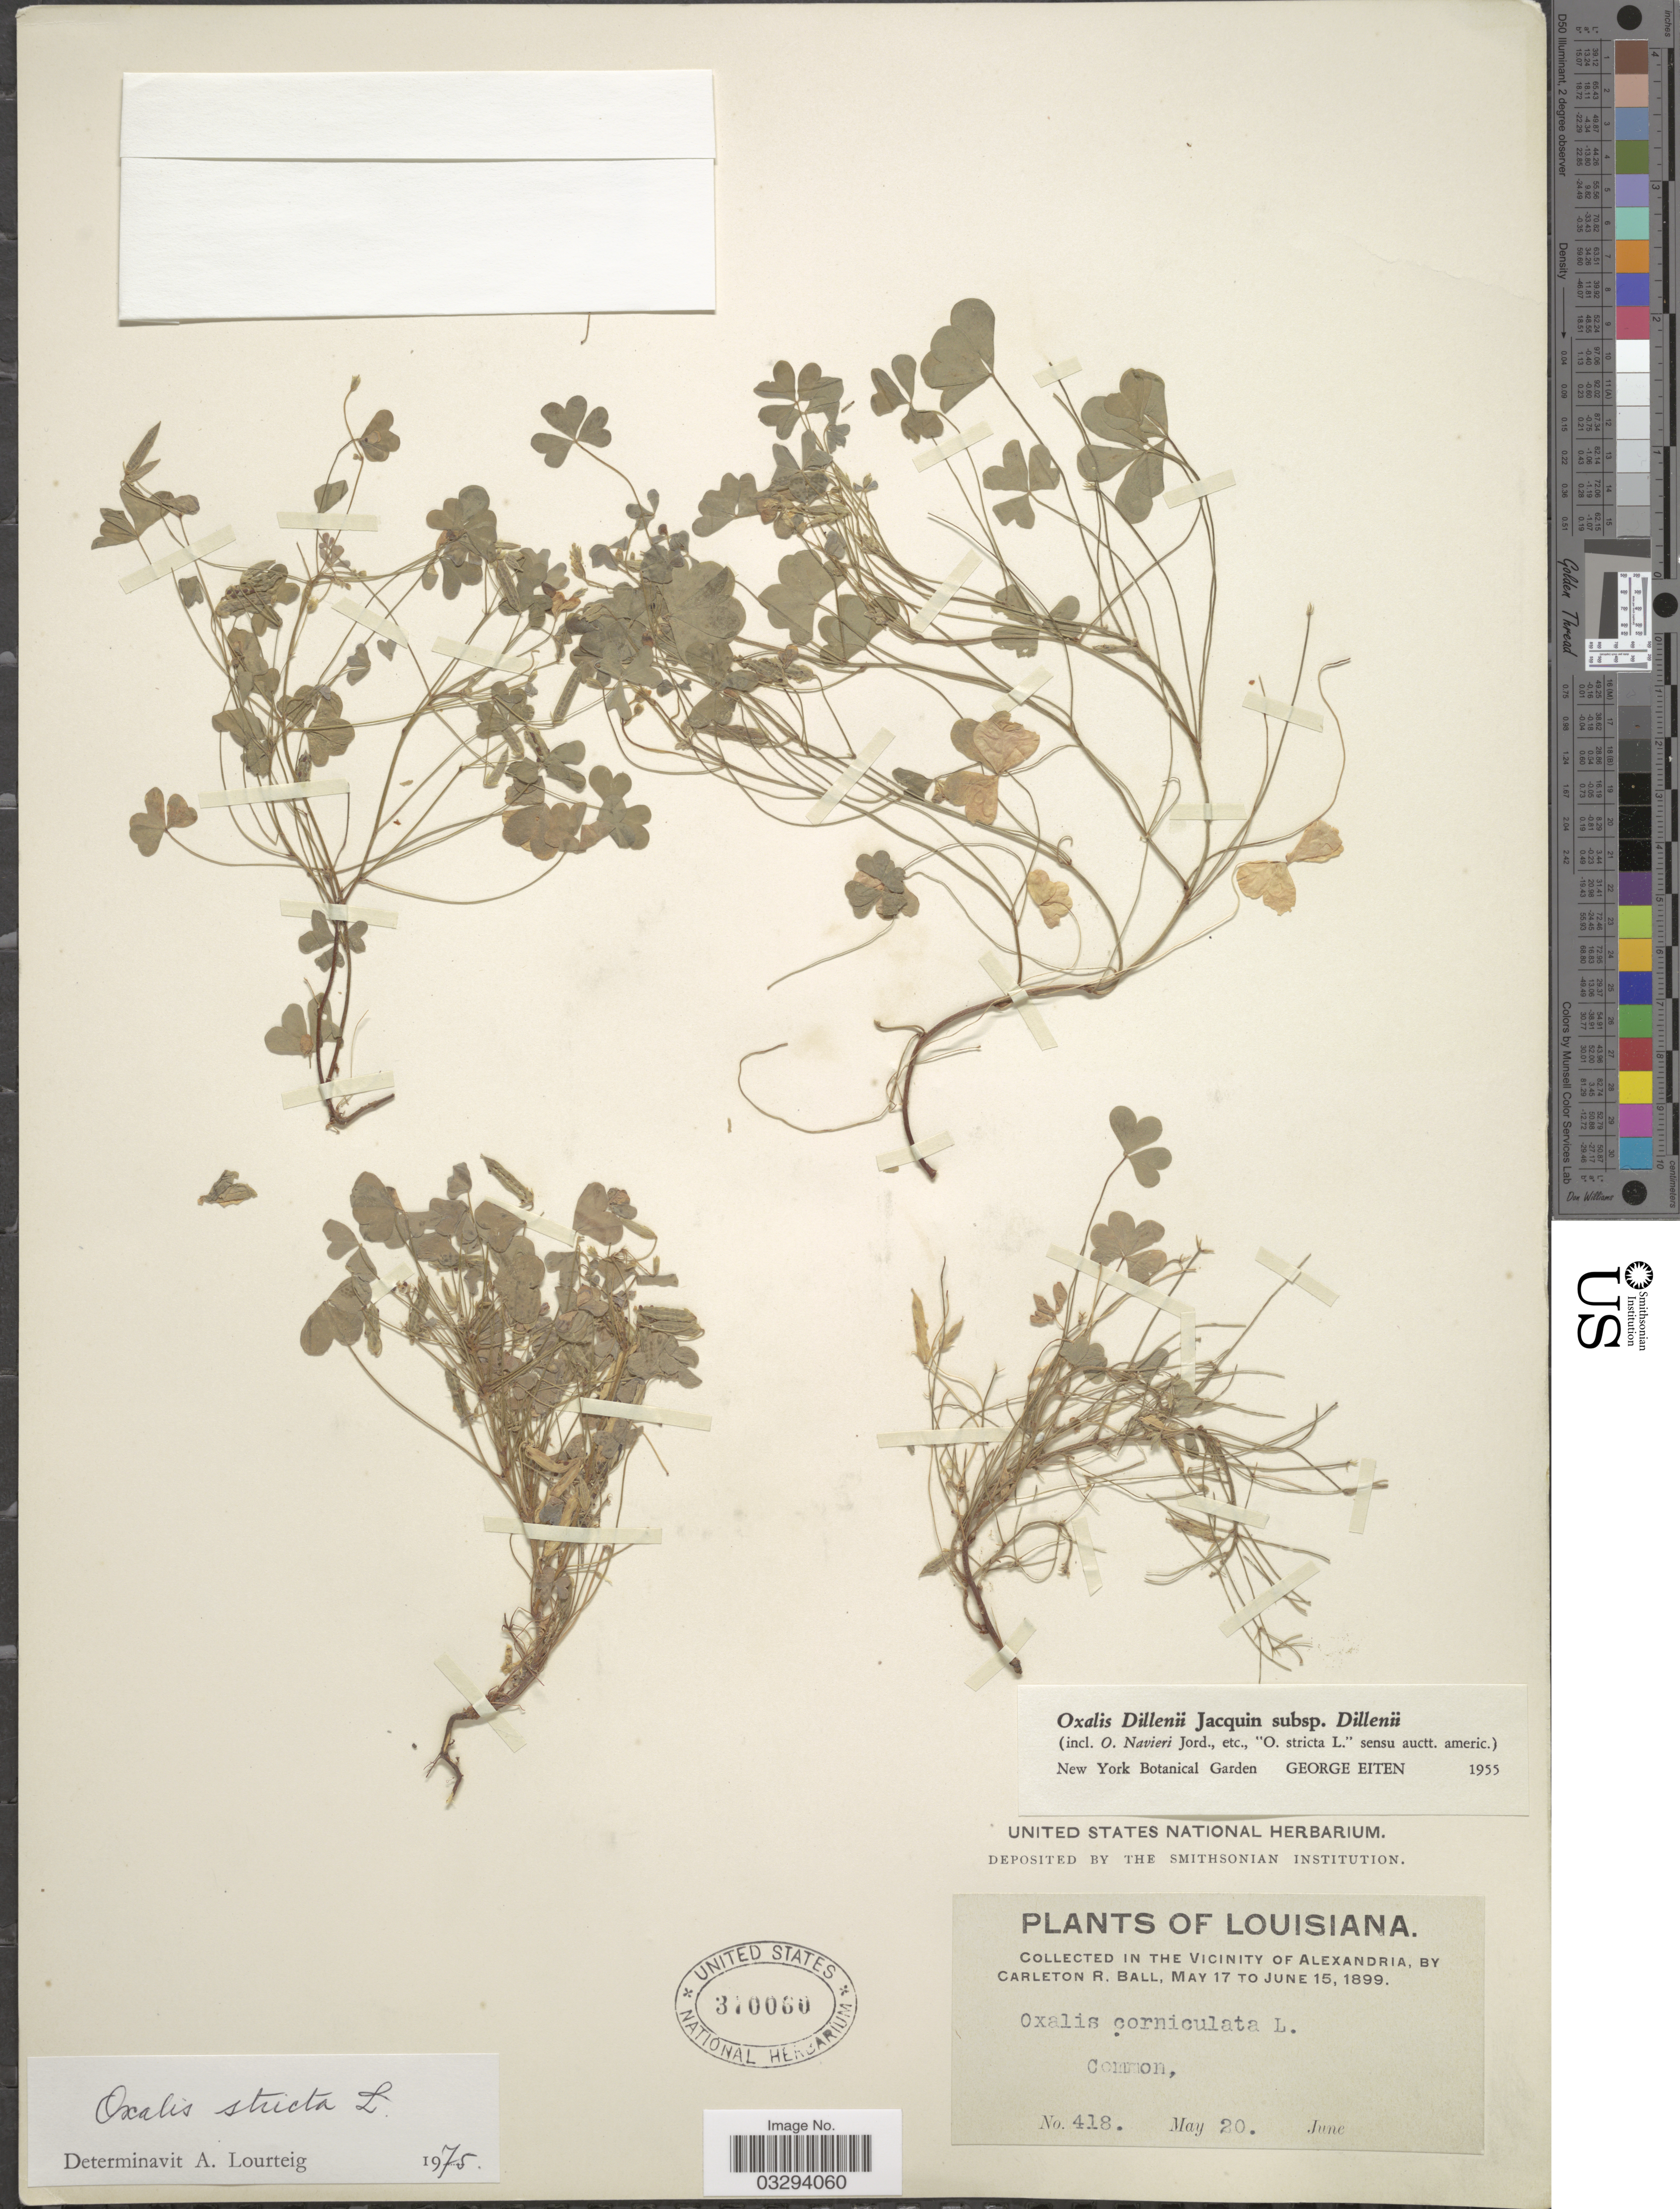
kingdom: Plantae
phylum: Tracheophyta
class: Magnoliopsida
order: Oxalidales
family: Oxalidaceae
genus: Oxalis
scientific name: Oxalis stricta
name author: L.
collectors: C. R. Ball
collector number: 418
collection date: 1899-05-20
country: United States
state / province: Louisiana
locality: In the vicinity of Alexandria.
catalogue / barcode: US 370060